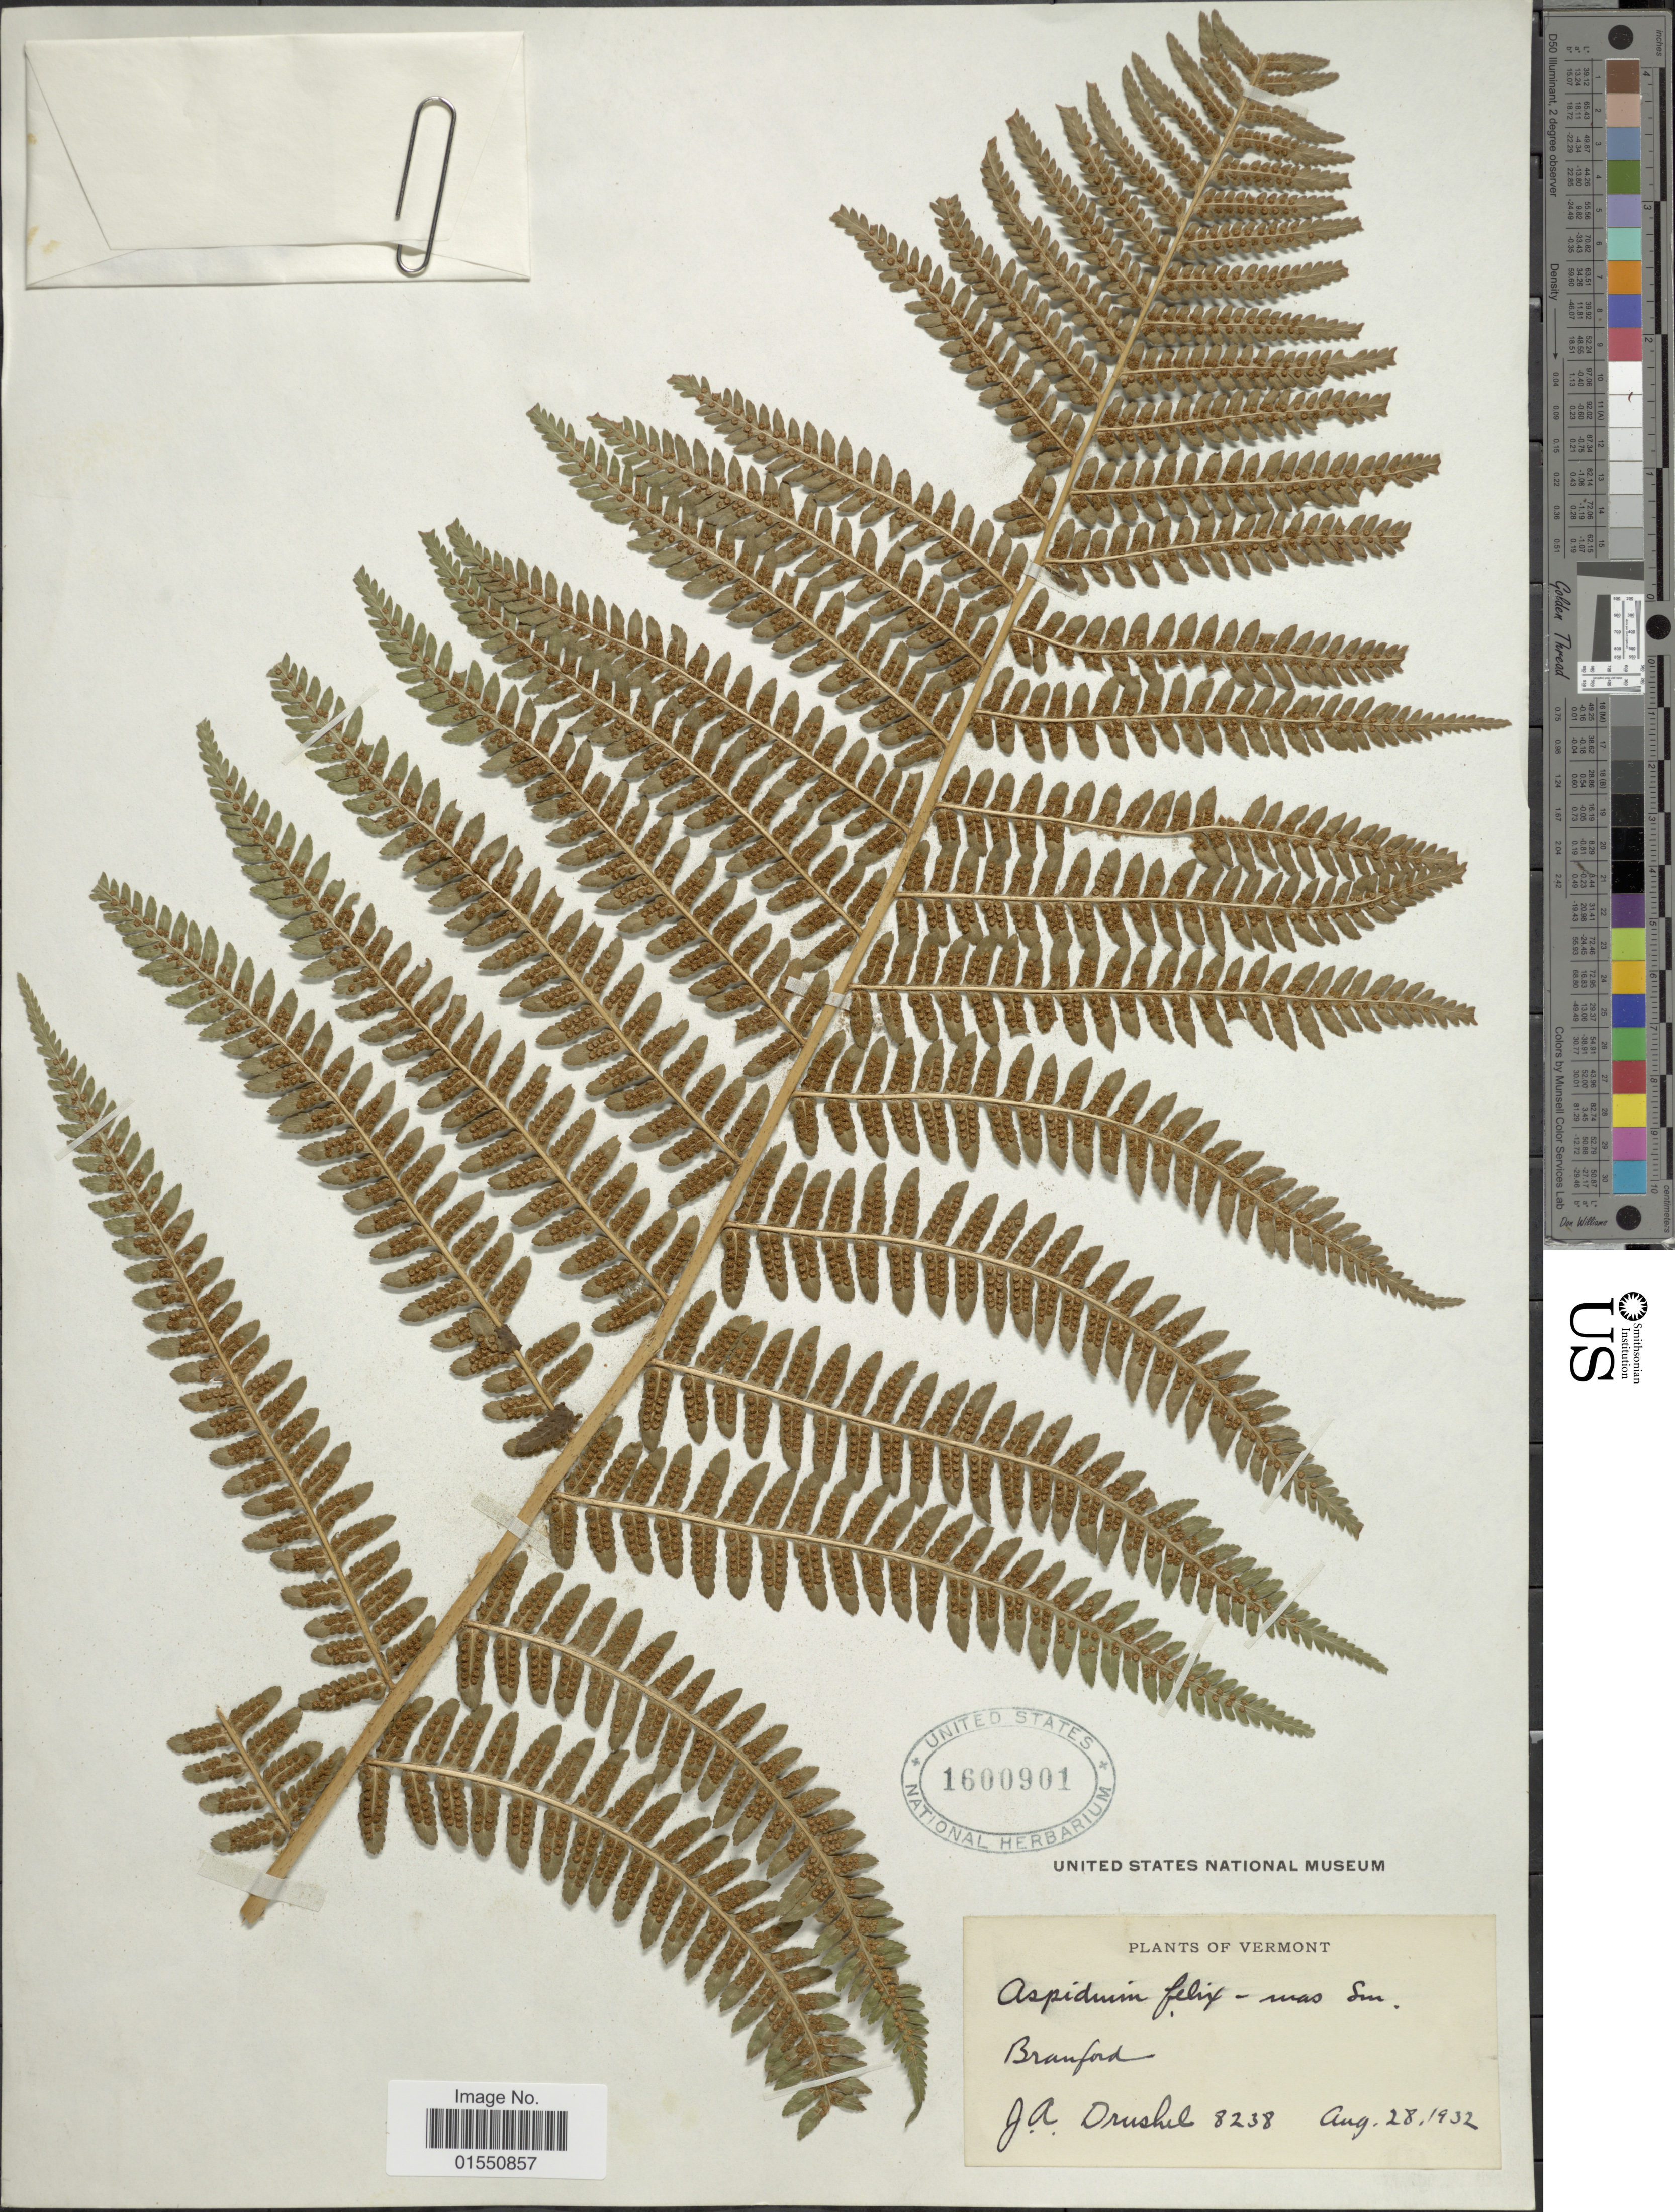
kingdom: Plantae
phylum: Tracheophyta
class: Polypodiopsida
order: Polypodiales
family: Dryopteridaceae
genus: Dryopteris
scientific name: Dryopteris filix-mas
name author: (L.) Schott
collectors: J. A. Drushel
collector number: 8238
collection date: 1932-08-28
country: United States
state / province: Vermont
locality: Branford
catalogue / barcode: US 1600901